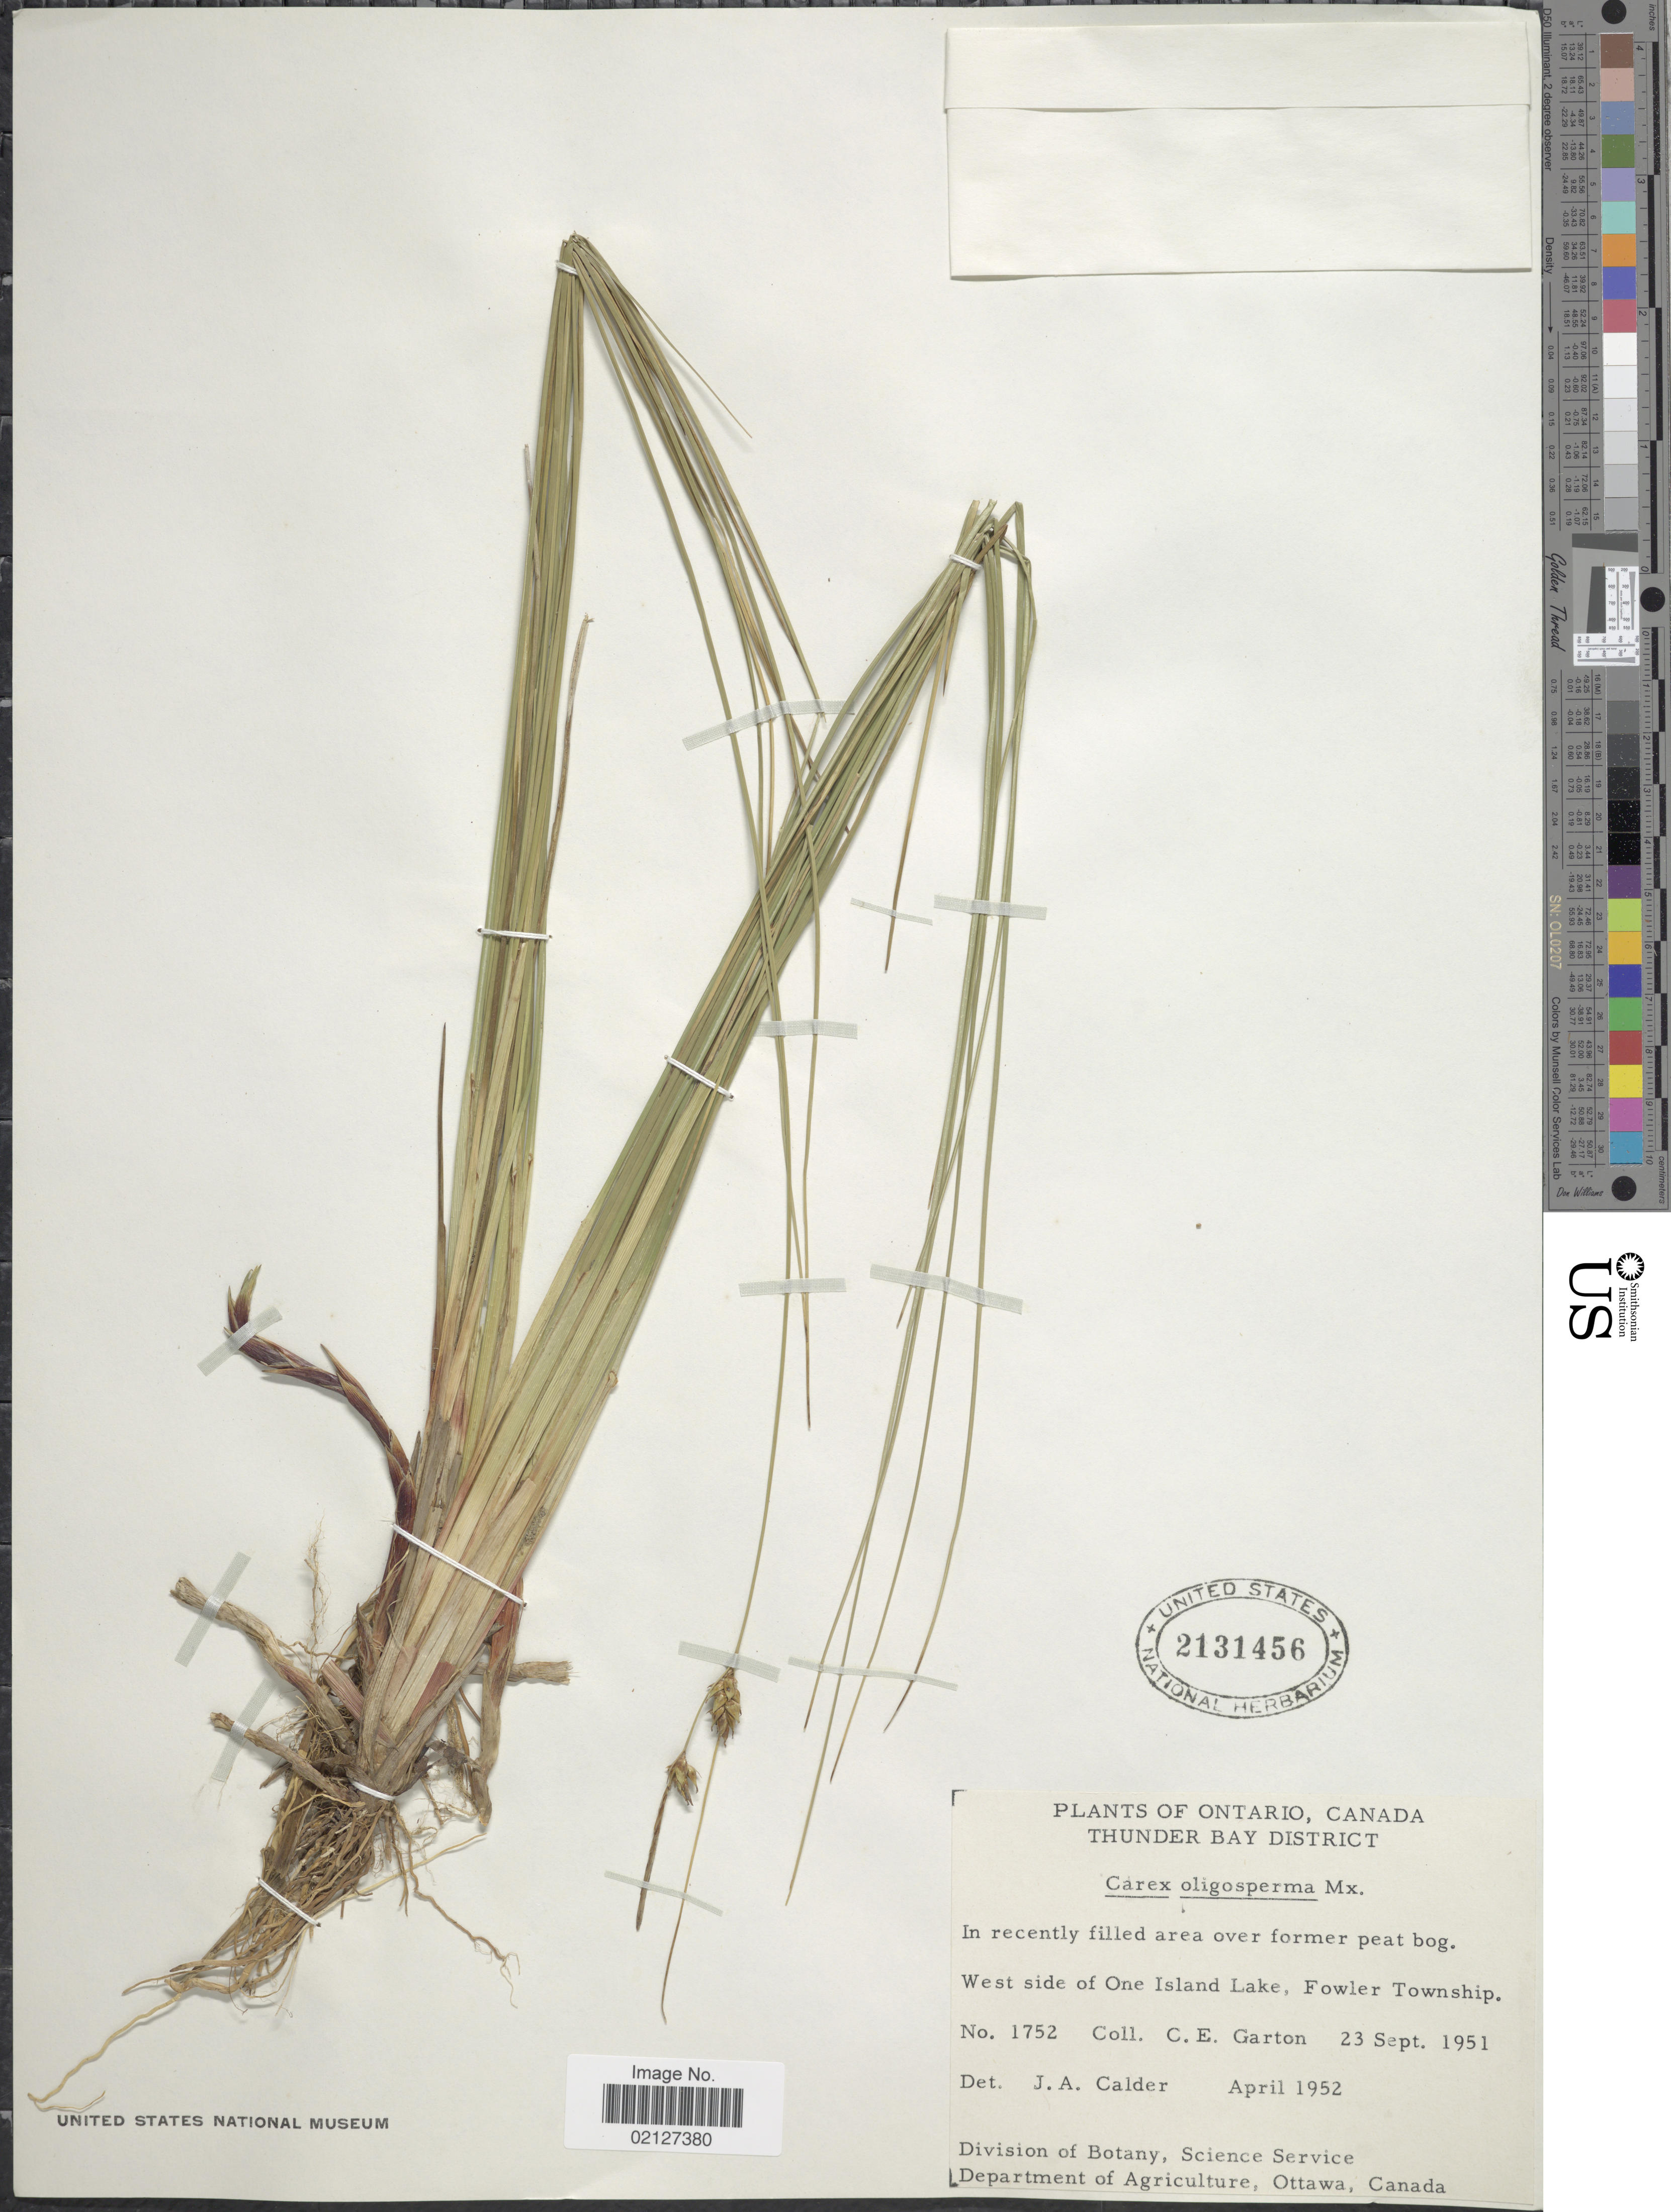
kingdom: Plantae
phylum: Tracheophyta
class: Liliopsida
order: Poales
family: Cyperaceae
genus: Carex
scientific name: Carex oligosperma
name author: Michx.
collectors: C. E. Garton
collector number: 1752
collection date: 1951-09-23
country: Canada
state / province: Ontario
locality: Thunder Bay District, west side of One Island Lake, Fowler Township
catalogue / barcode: US 2131456